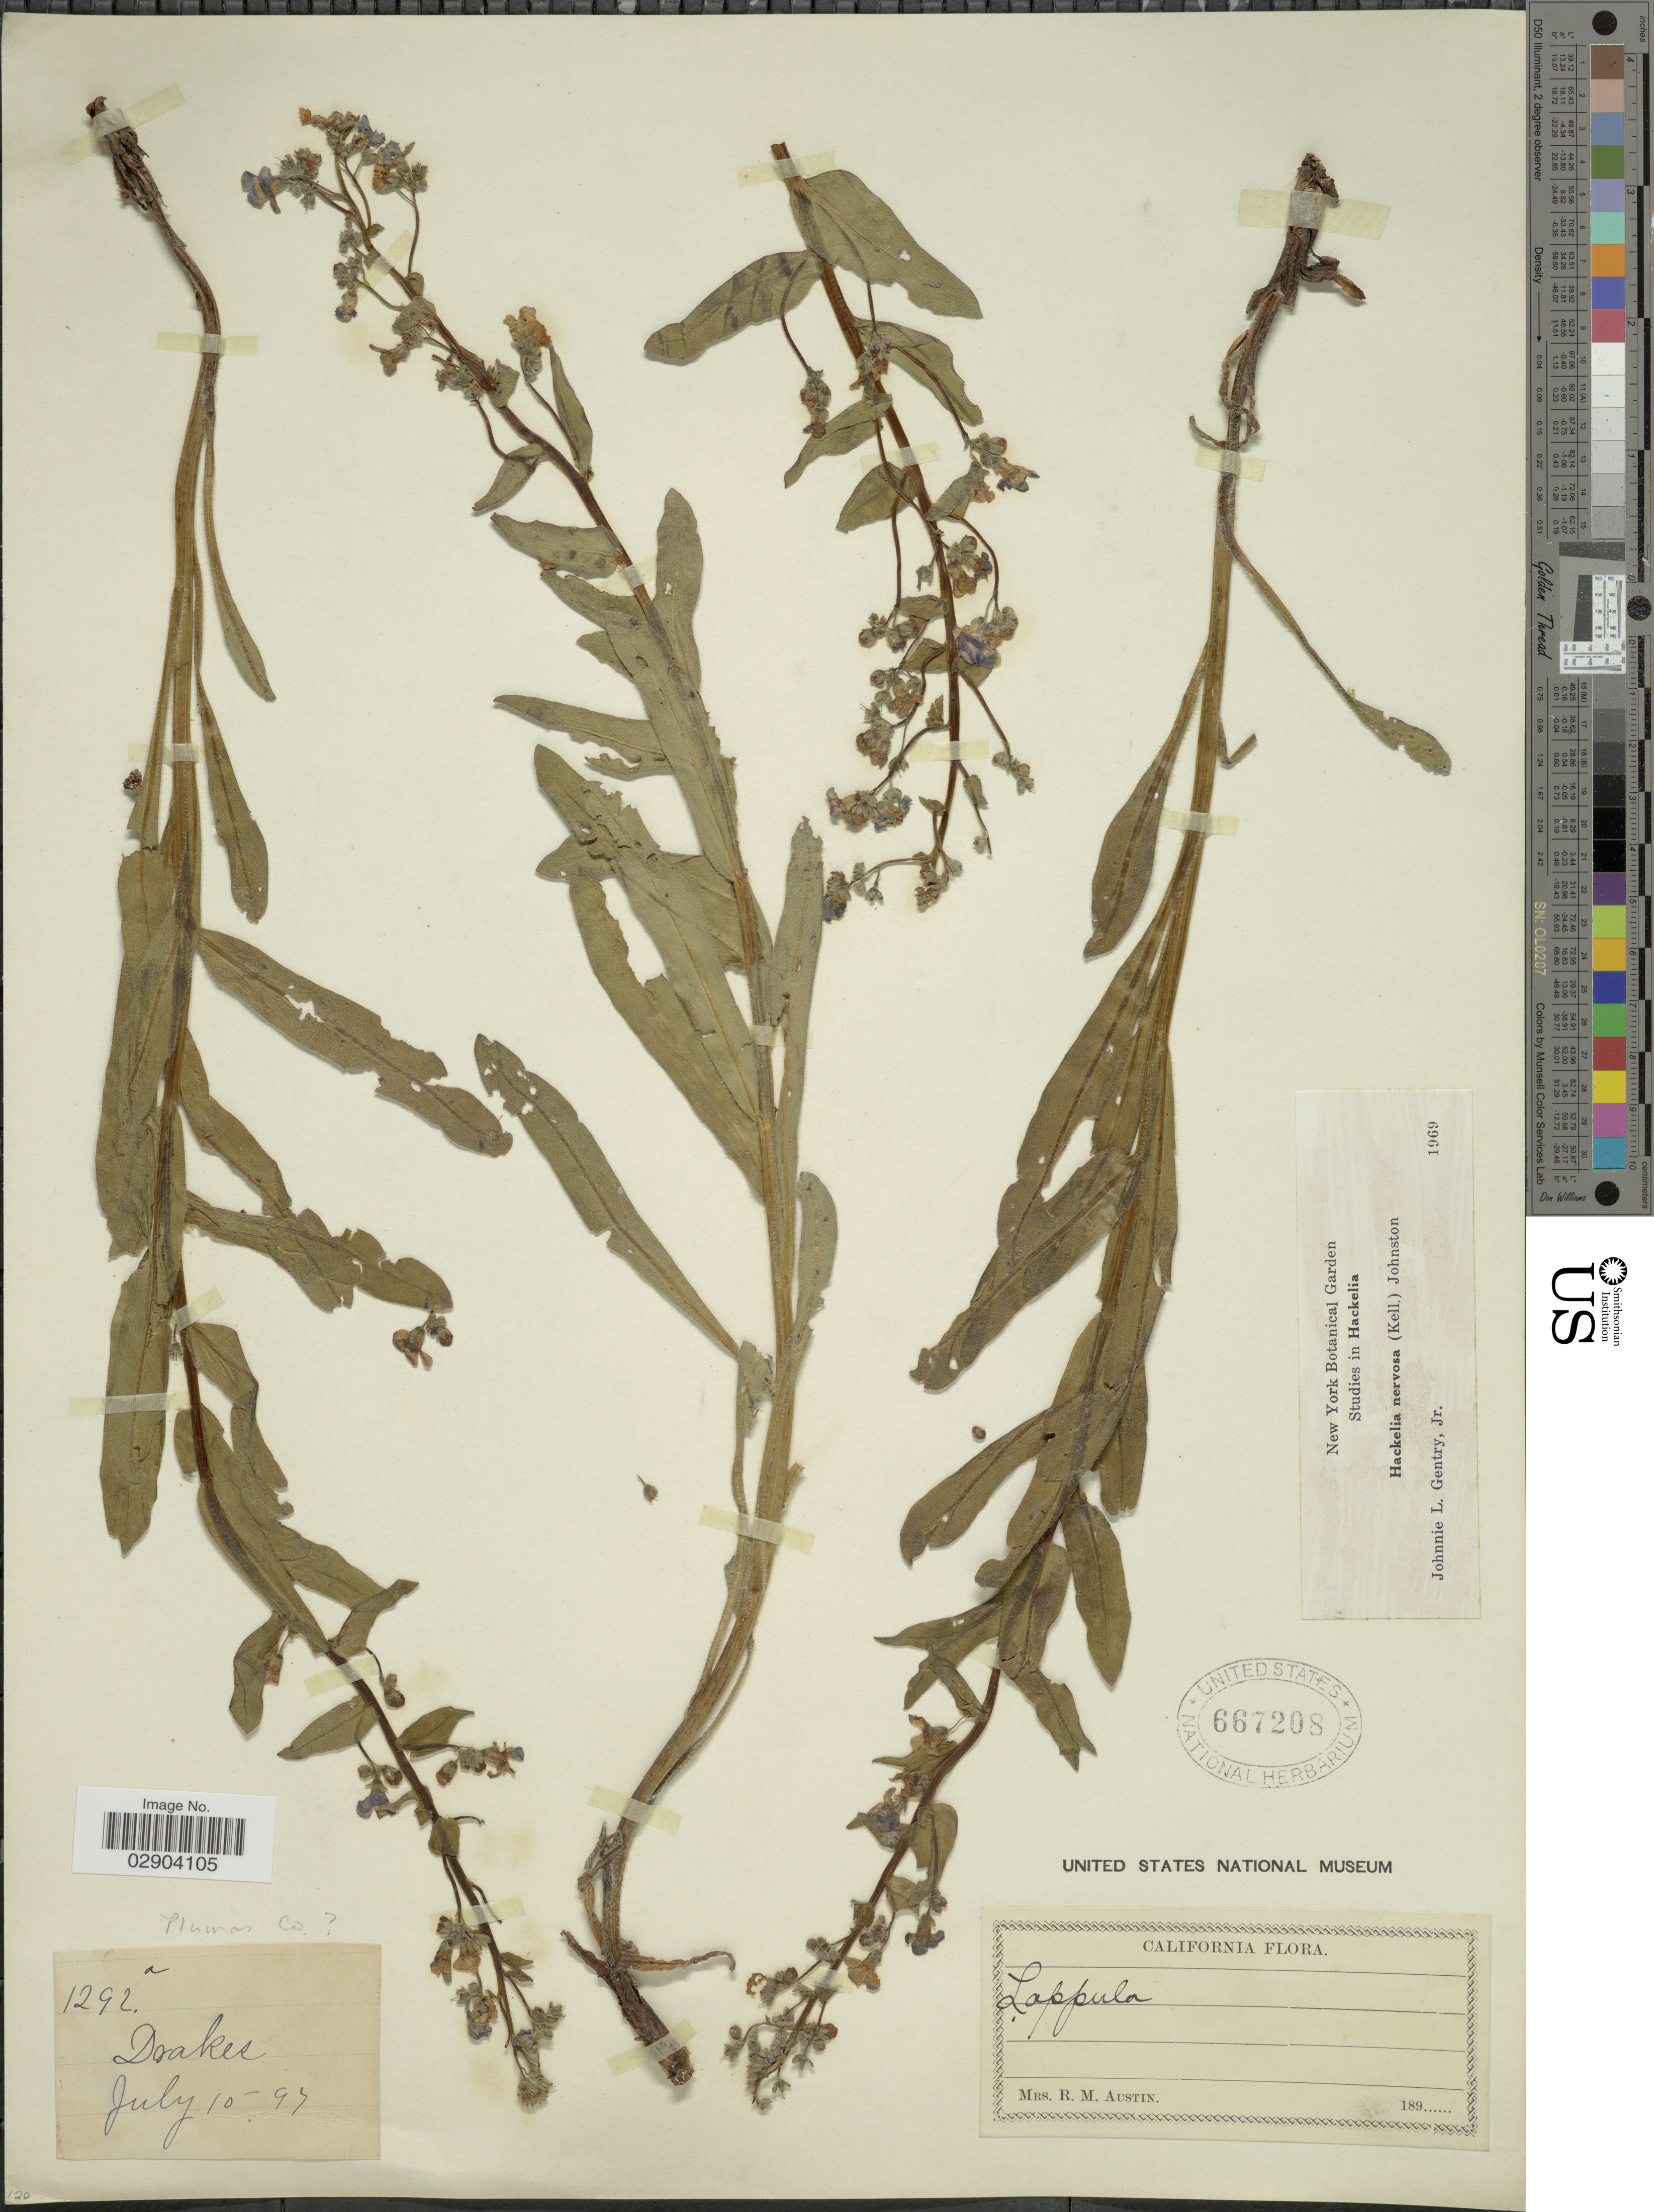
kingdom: Plantae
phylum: Tracheophyta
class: Magnoliopsida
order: Boraginales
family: Boraginaceae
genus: Hackelia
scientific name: Hackelia nervosa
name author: (Kellogg) I.M. Johnst.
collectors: R. Austin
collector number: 1292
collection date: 1897-07-10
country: United States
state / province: California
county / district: Plumas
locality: Plumas Co.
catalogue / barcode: US 667208